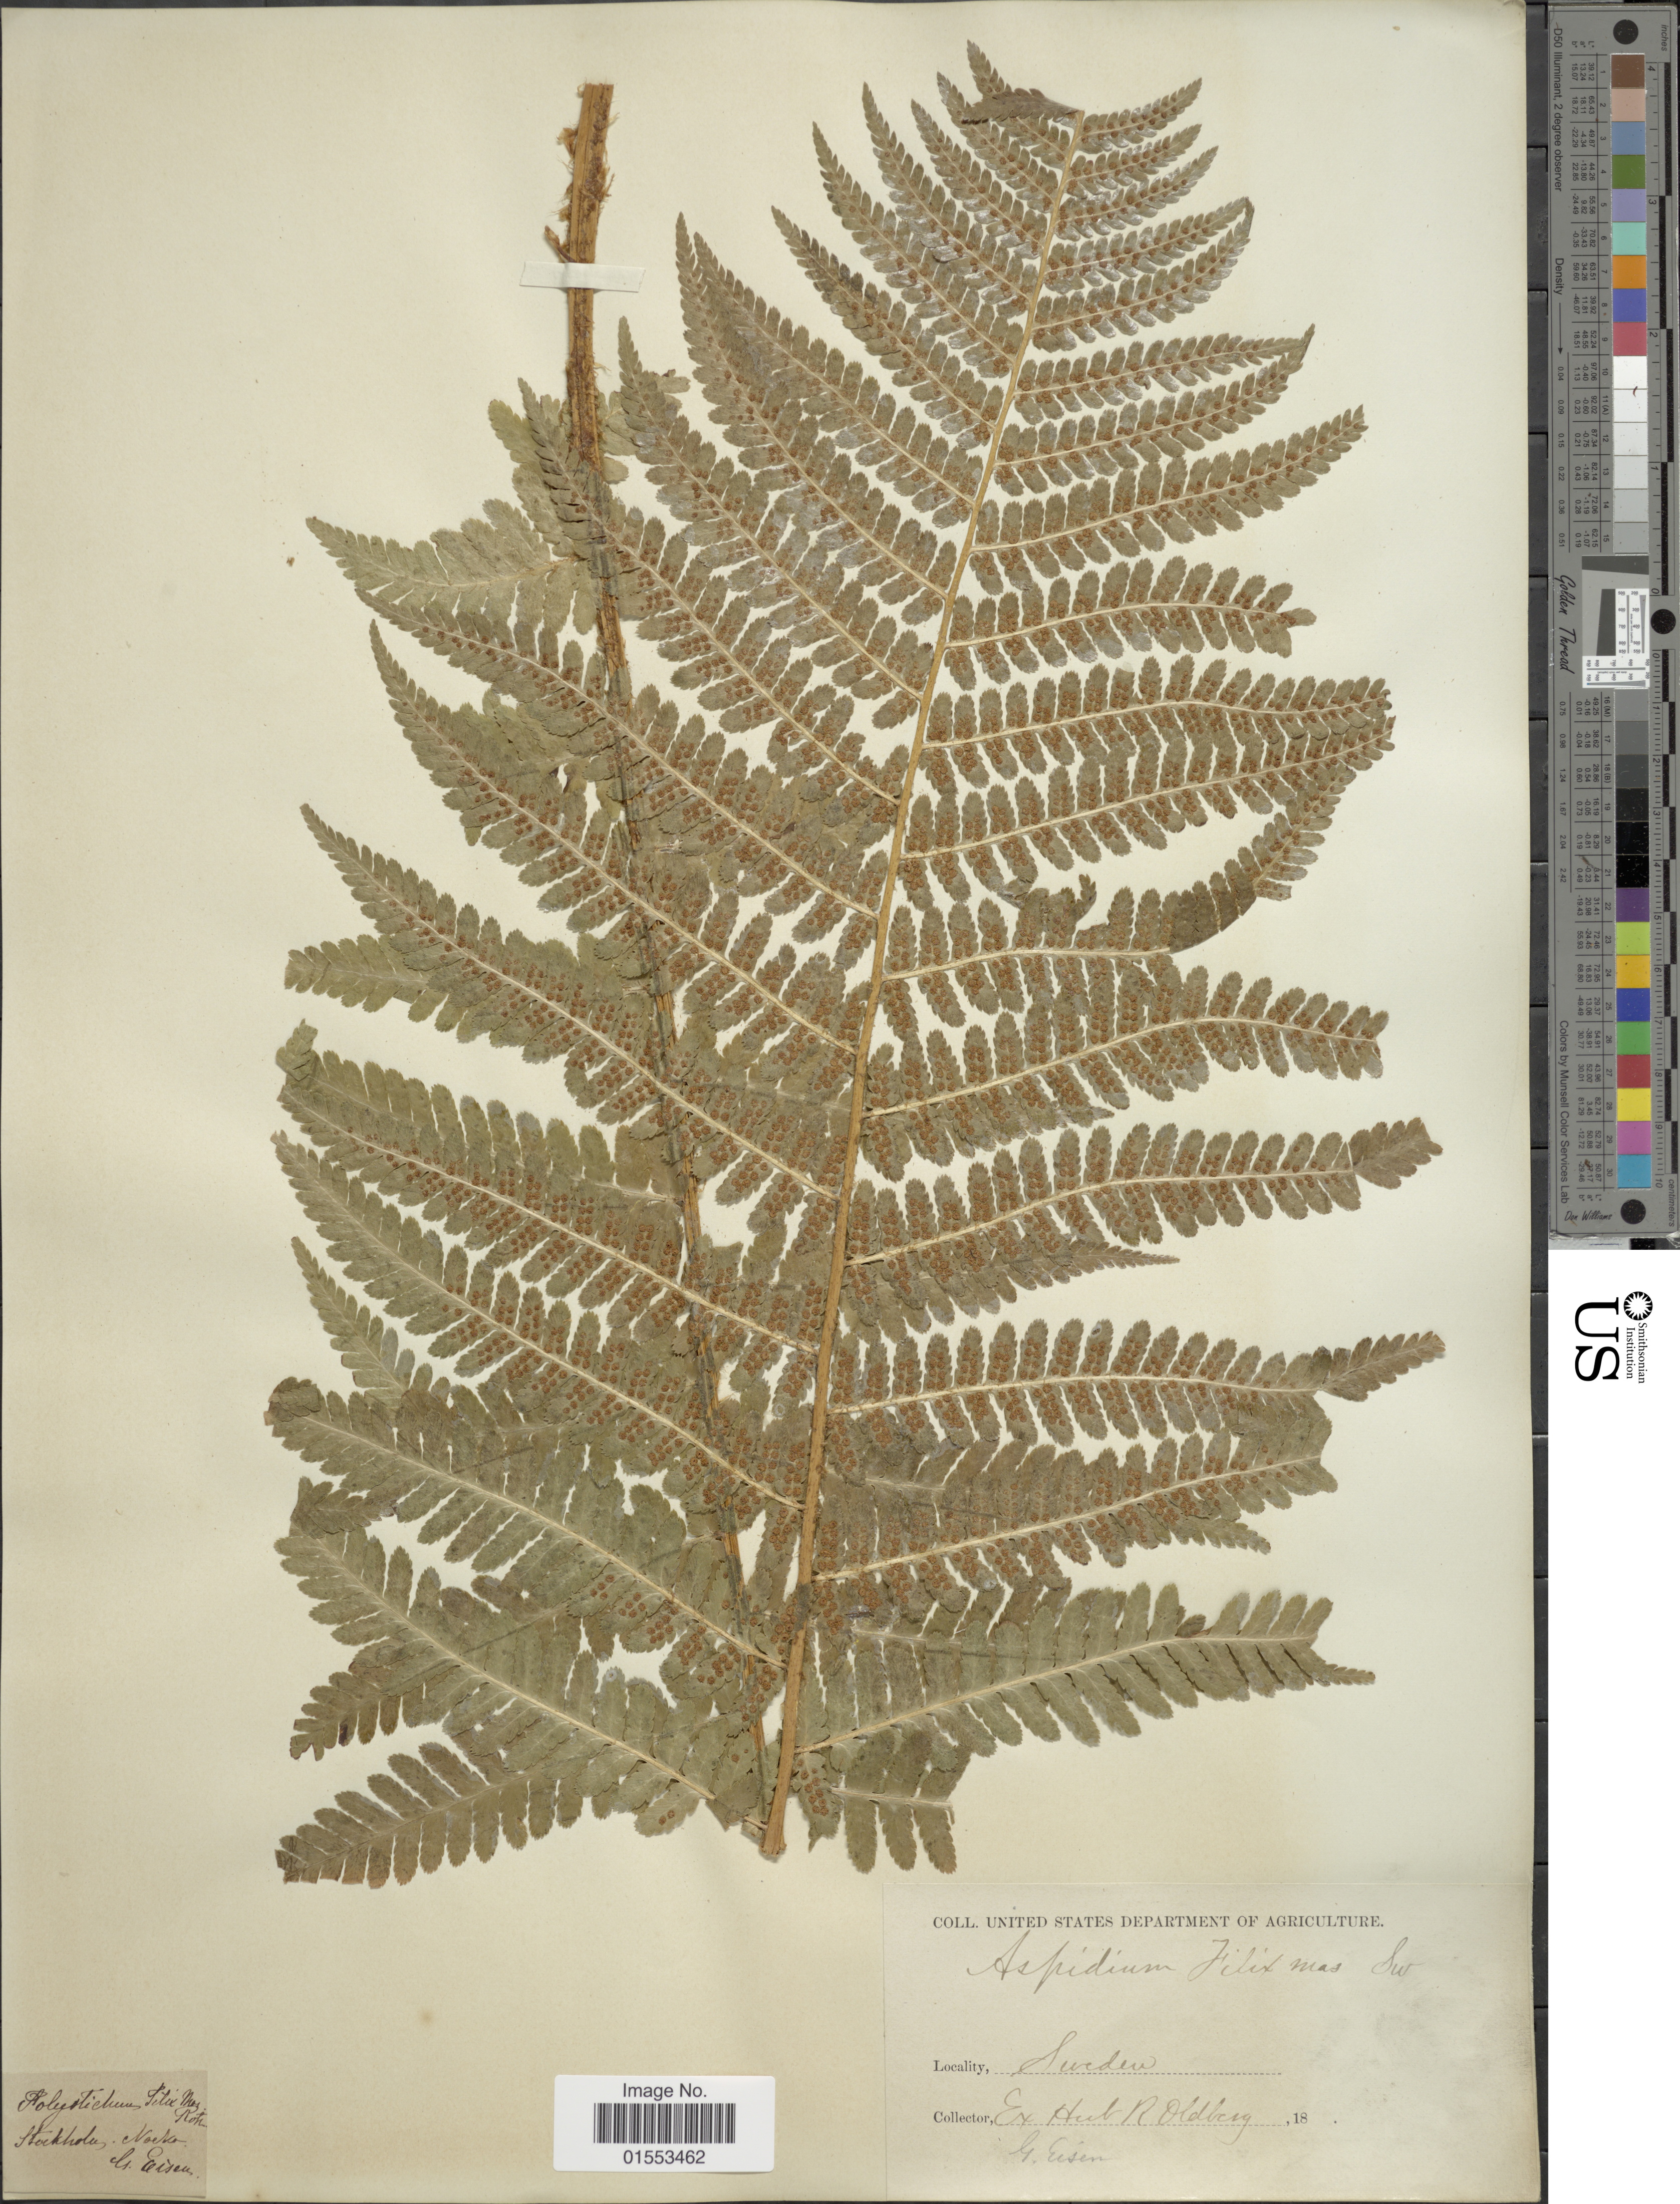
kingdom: Plantae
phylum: Tracheophyta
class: Polypodiopsida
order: Polypodiales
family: Dryopteridaceae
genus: Dryopteris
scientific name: Dryopteris filix-mas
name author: (L.) Schott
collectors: G. Eisen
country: Sweden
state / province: Stockholm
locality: Nacka